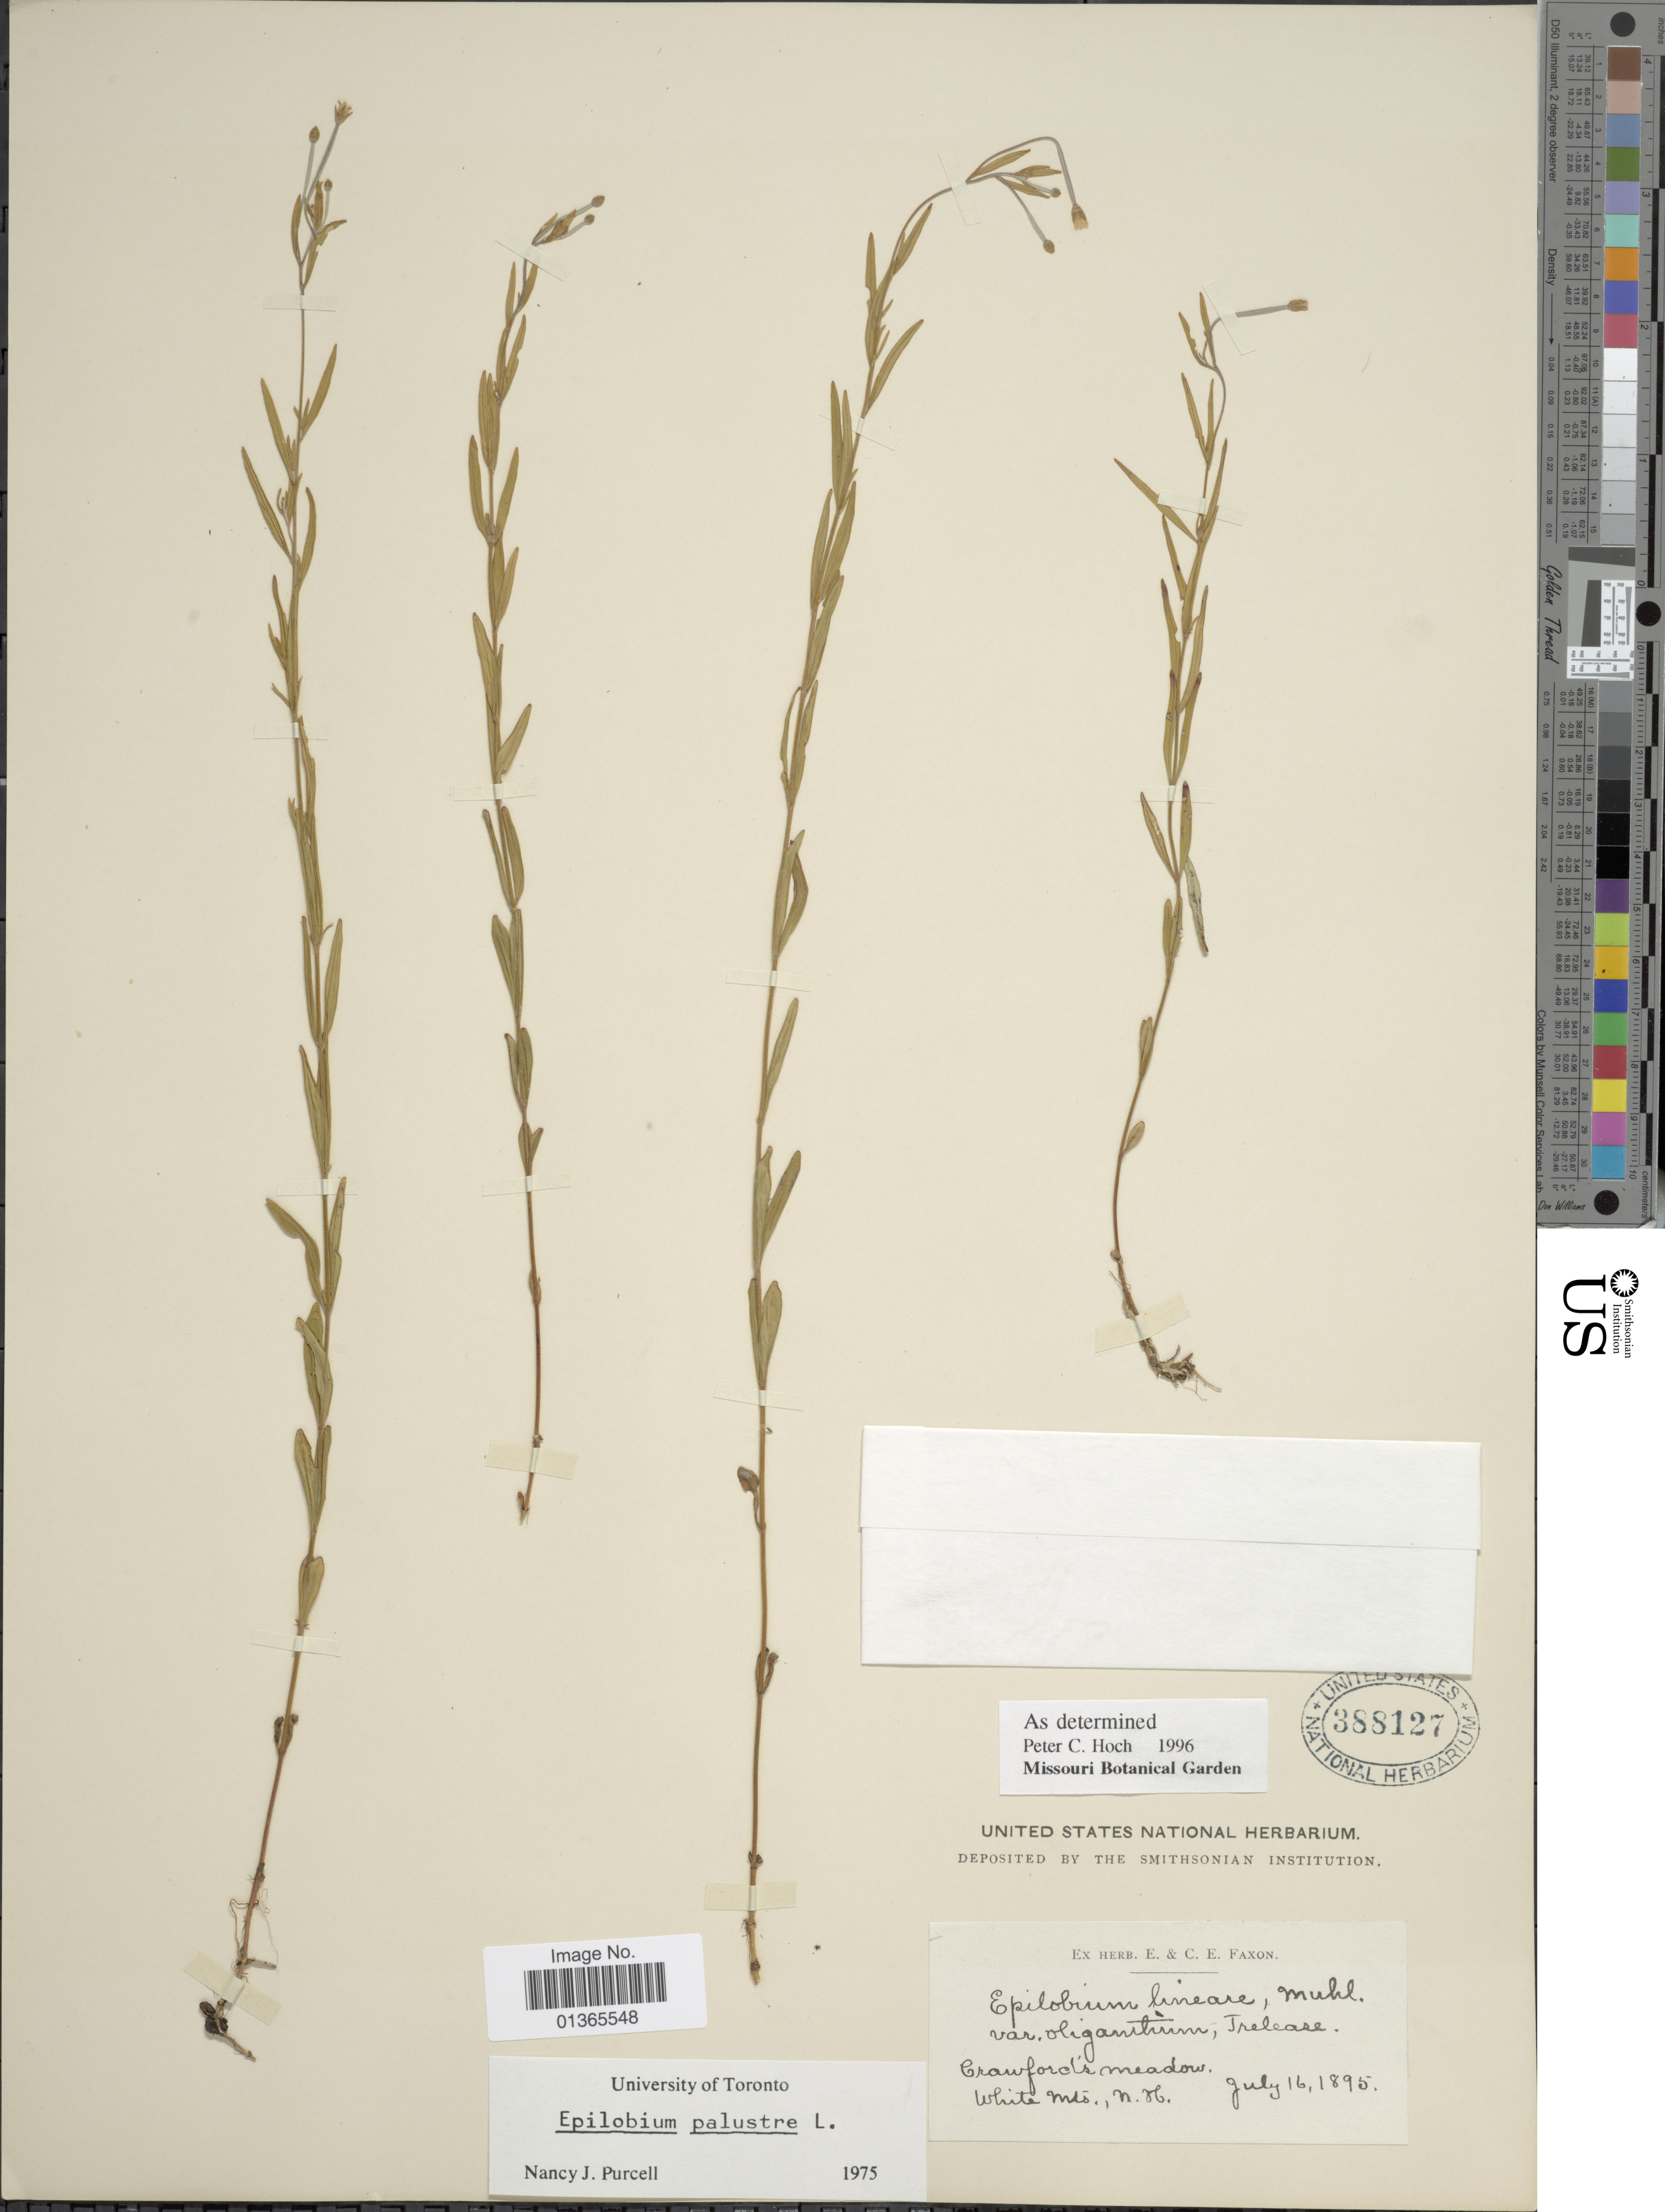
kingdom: Plantae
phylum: Tracheophyta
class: Magnoliopsida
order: Myrtales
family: Onagraceae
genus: Epilobium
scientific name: Epilobium palustre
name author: L.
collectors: ex herb. E. & C.E. Faxon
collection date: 1895-07-16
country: United States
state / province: New Hampshire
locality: Crawford's meadow. White Mts.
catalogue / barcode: US 388127